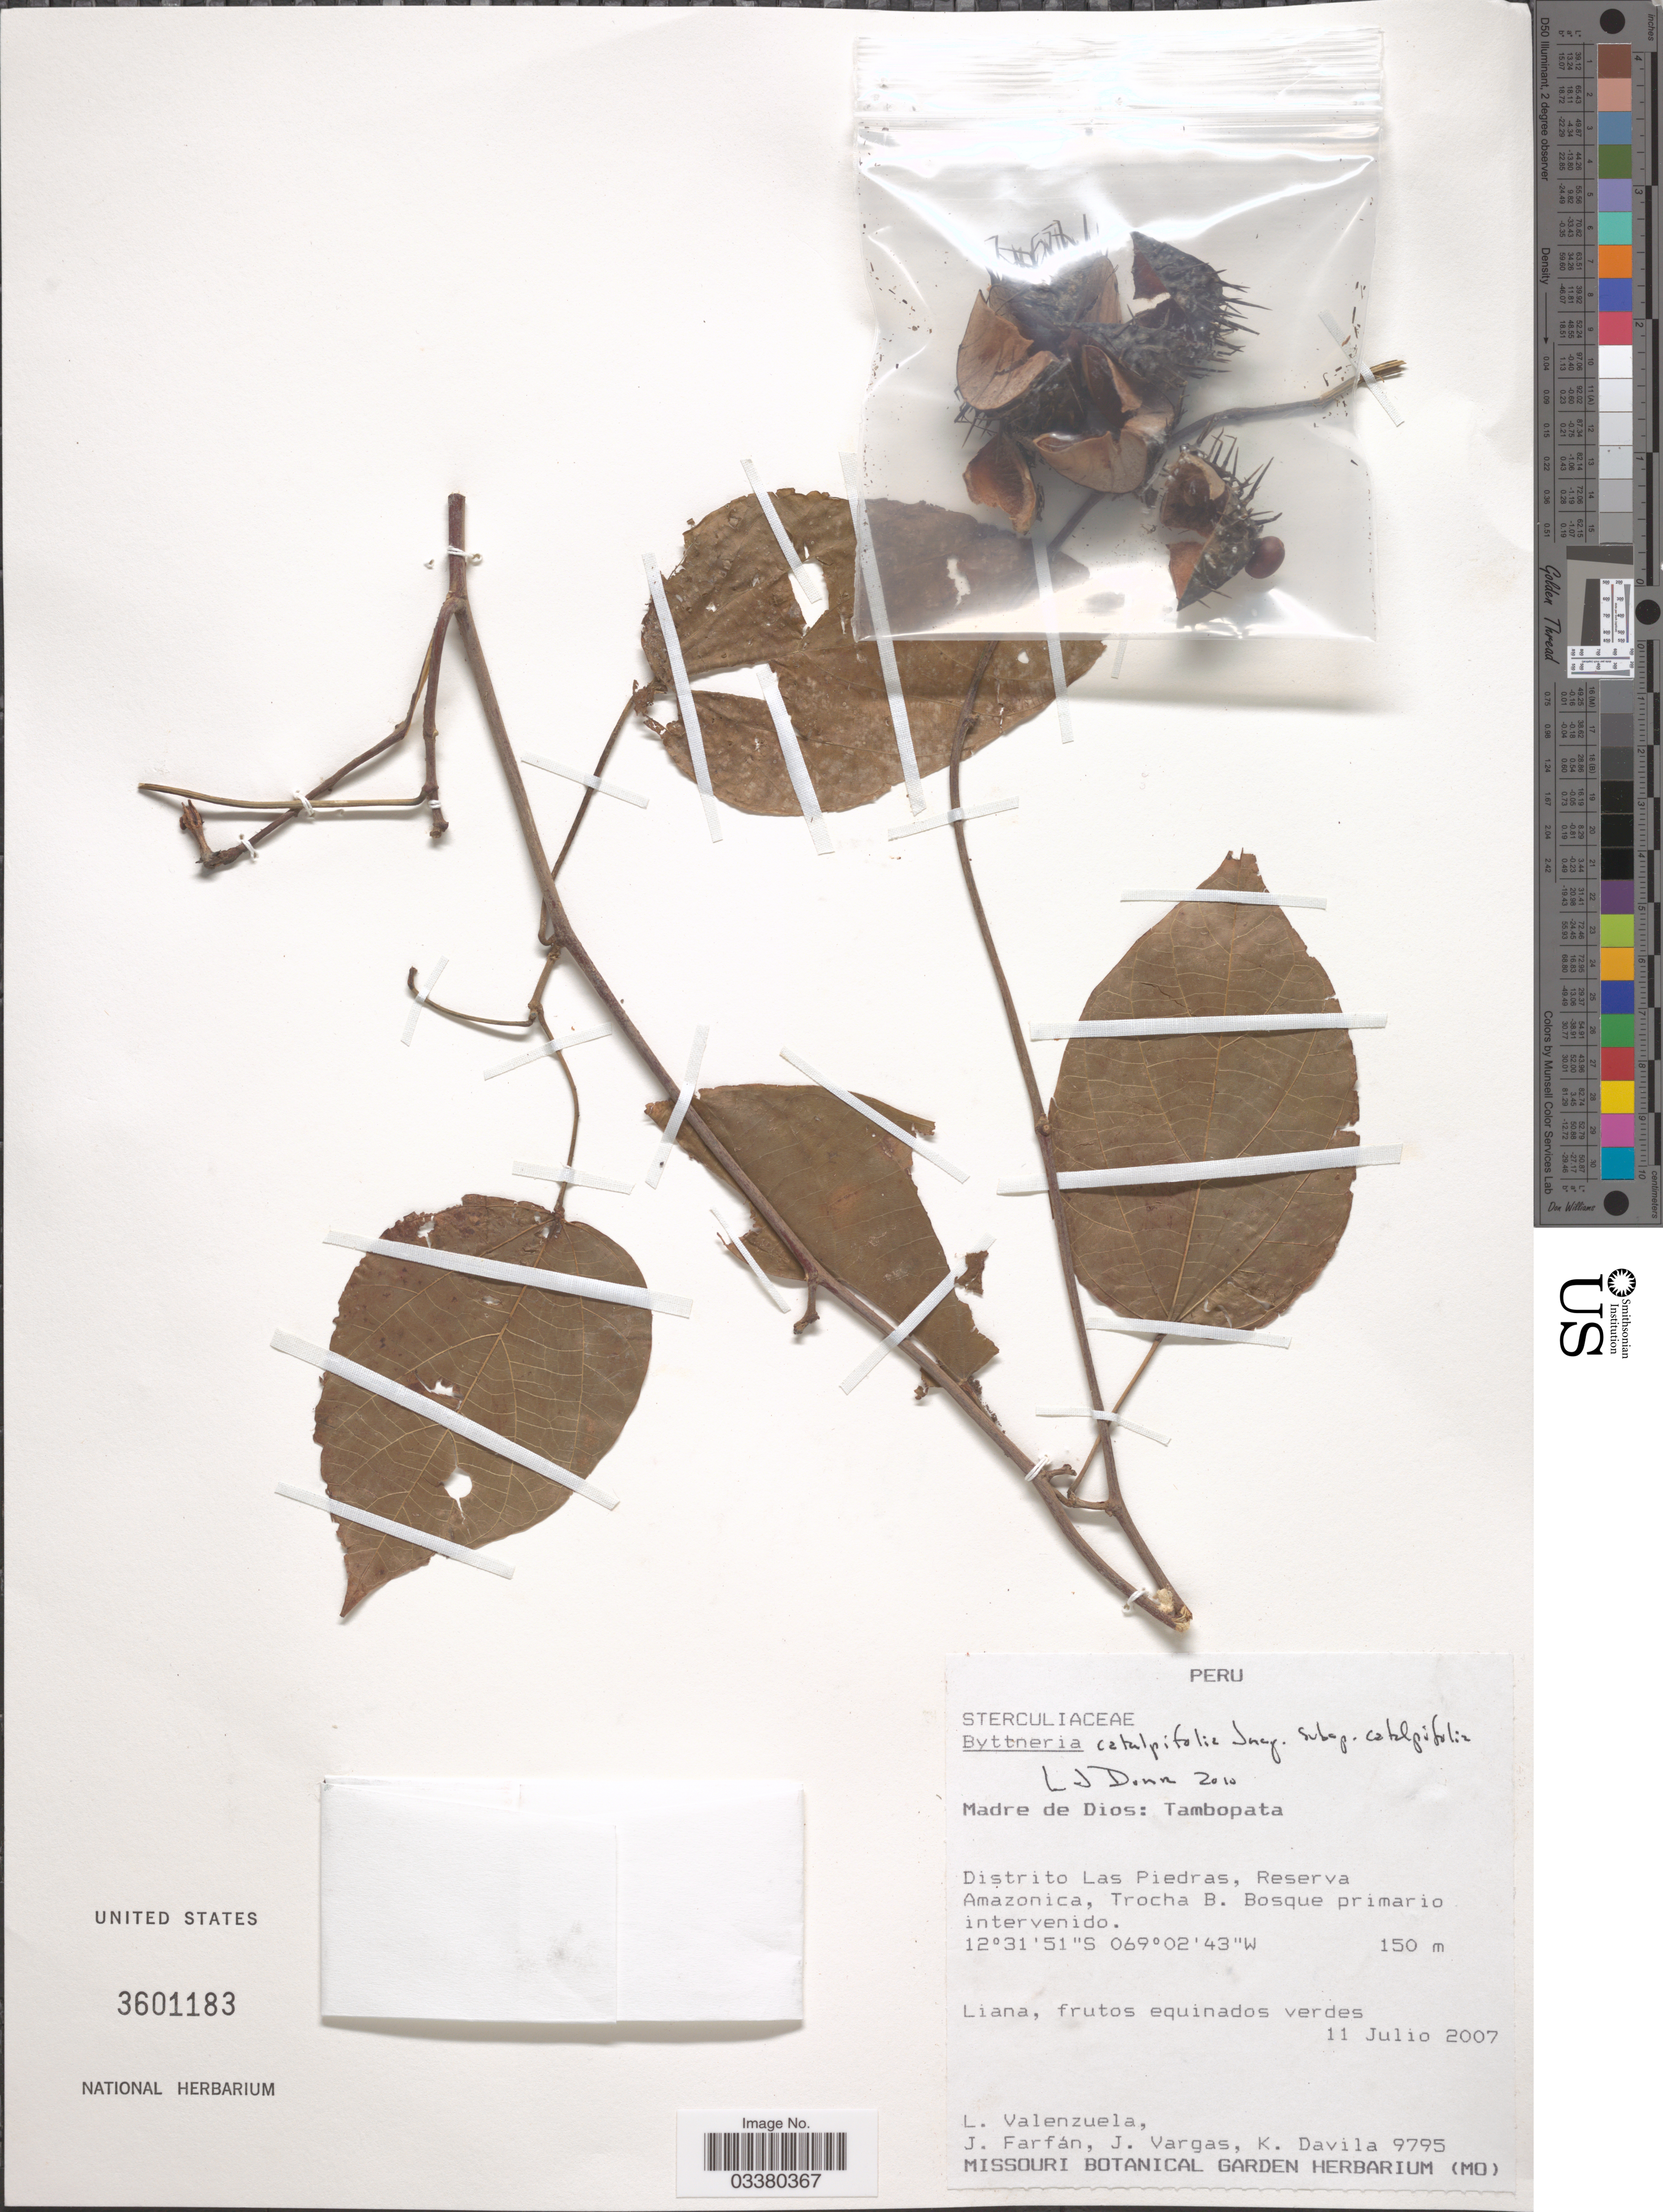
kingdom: Plantae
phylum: Tracheophyta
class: Magnoliopsida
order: Malvales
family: Malvaceae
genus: Byttneria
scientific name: Byttneria catalpifolia subsp. catalpifolia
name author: Jacq.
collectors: L. Valenzuela, J. Farfán, J. Vargas & K. Davila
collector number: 9795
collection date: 2007-07-11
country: Peru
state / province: Madre de Dios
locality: Tambopata. Distrito Las Piedras, Reserva Amazonica, Trocha B.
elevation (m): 150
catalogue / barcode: US 3601183